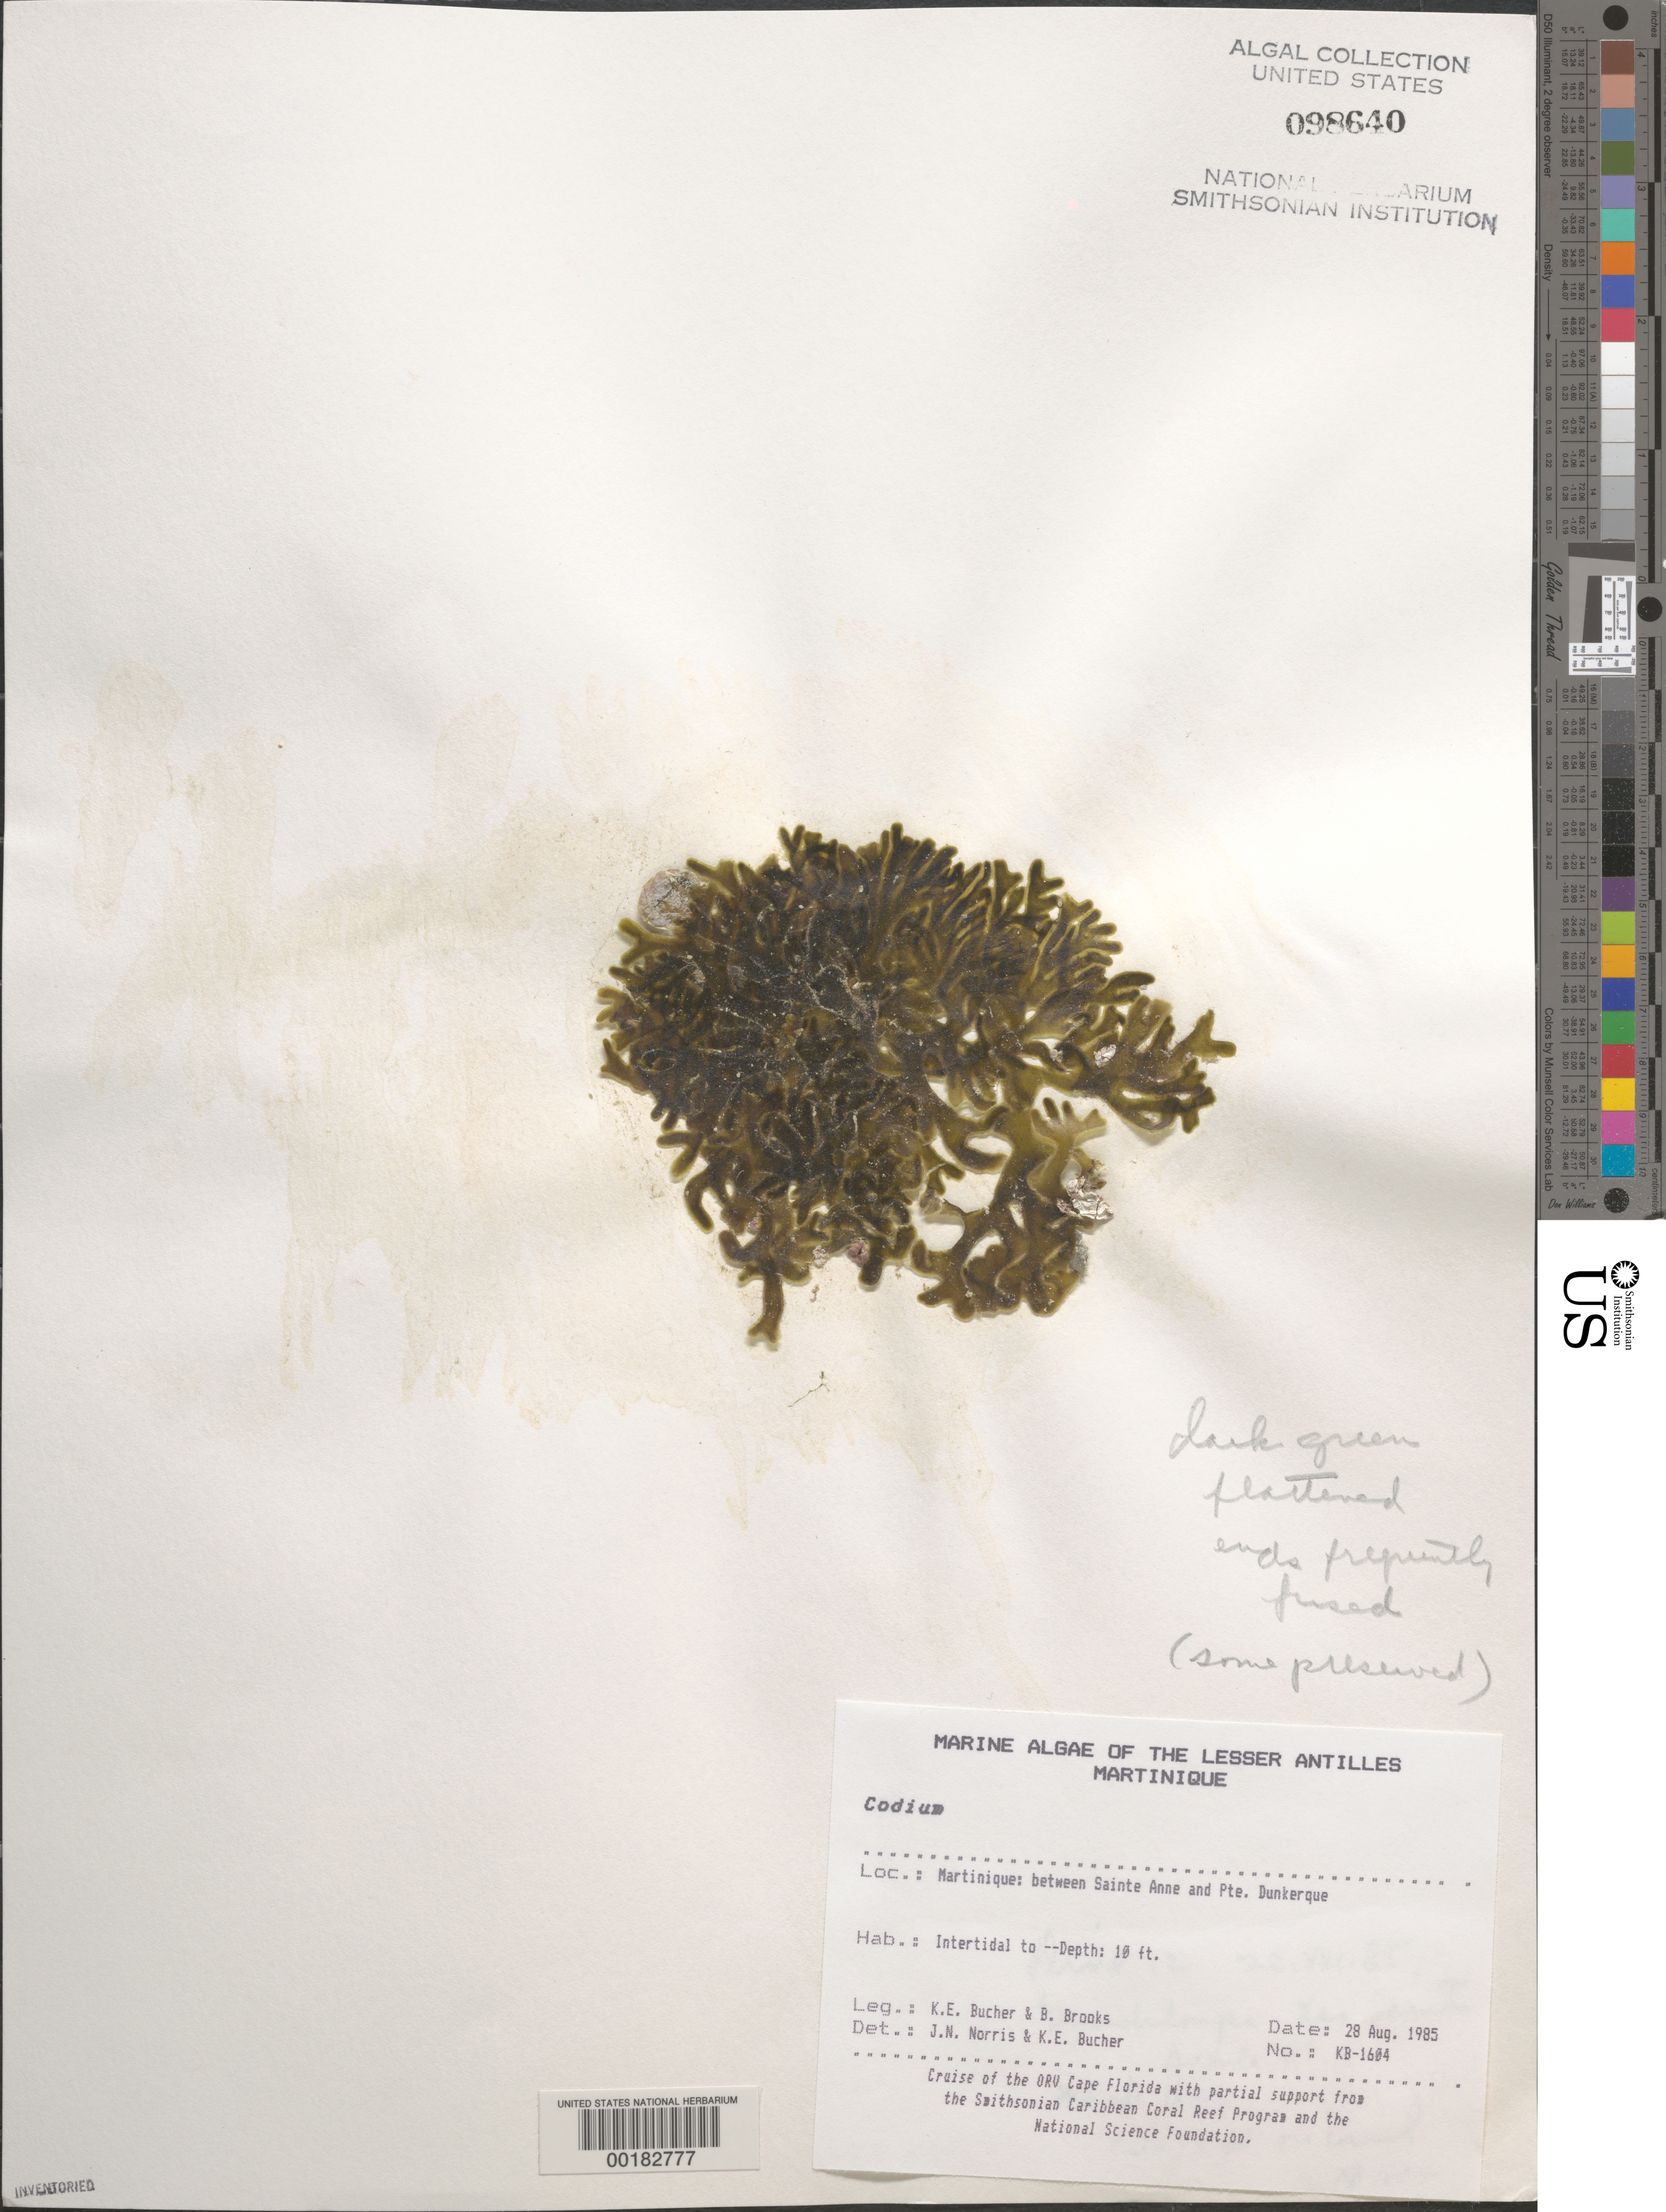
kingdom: Plantae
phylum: Chlorophyta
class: Ulvophyceae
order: Bryopsidales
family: Codiaceae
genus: Codium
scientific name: Codium sp.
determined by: Norris, J. N.; Bucher, K. E.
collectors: K. E. Bucher & B. Brooks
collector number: Kb-1604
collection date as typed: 28 Aug 1985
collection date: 1985-08-28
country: Martinique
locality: Between Sainte Anne and Pointe Dunkerque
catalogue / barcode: US 98640